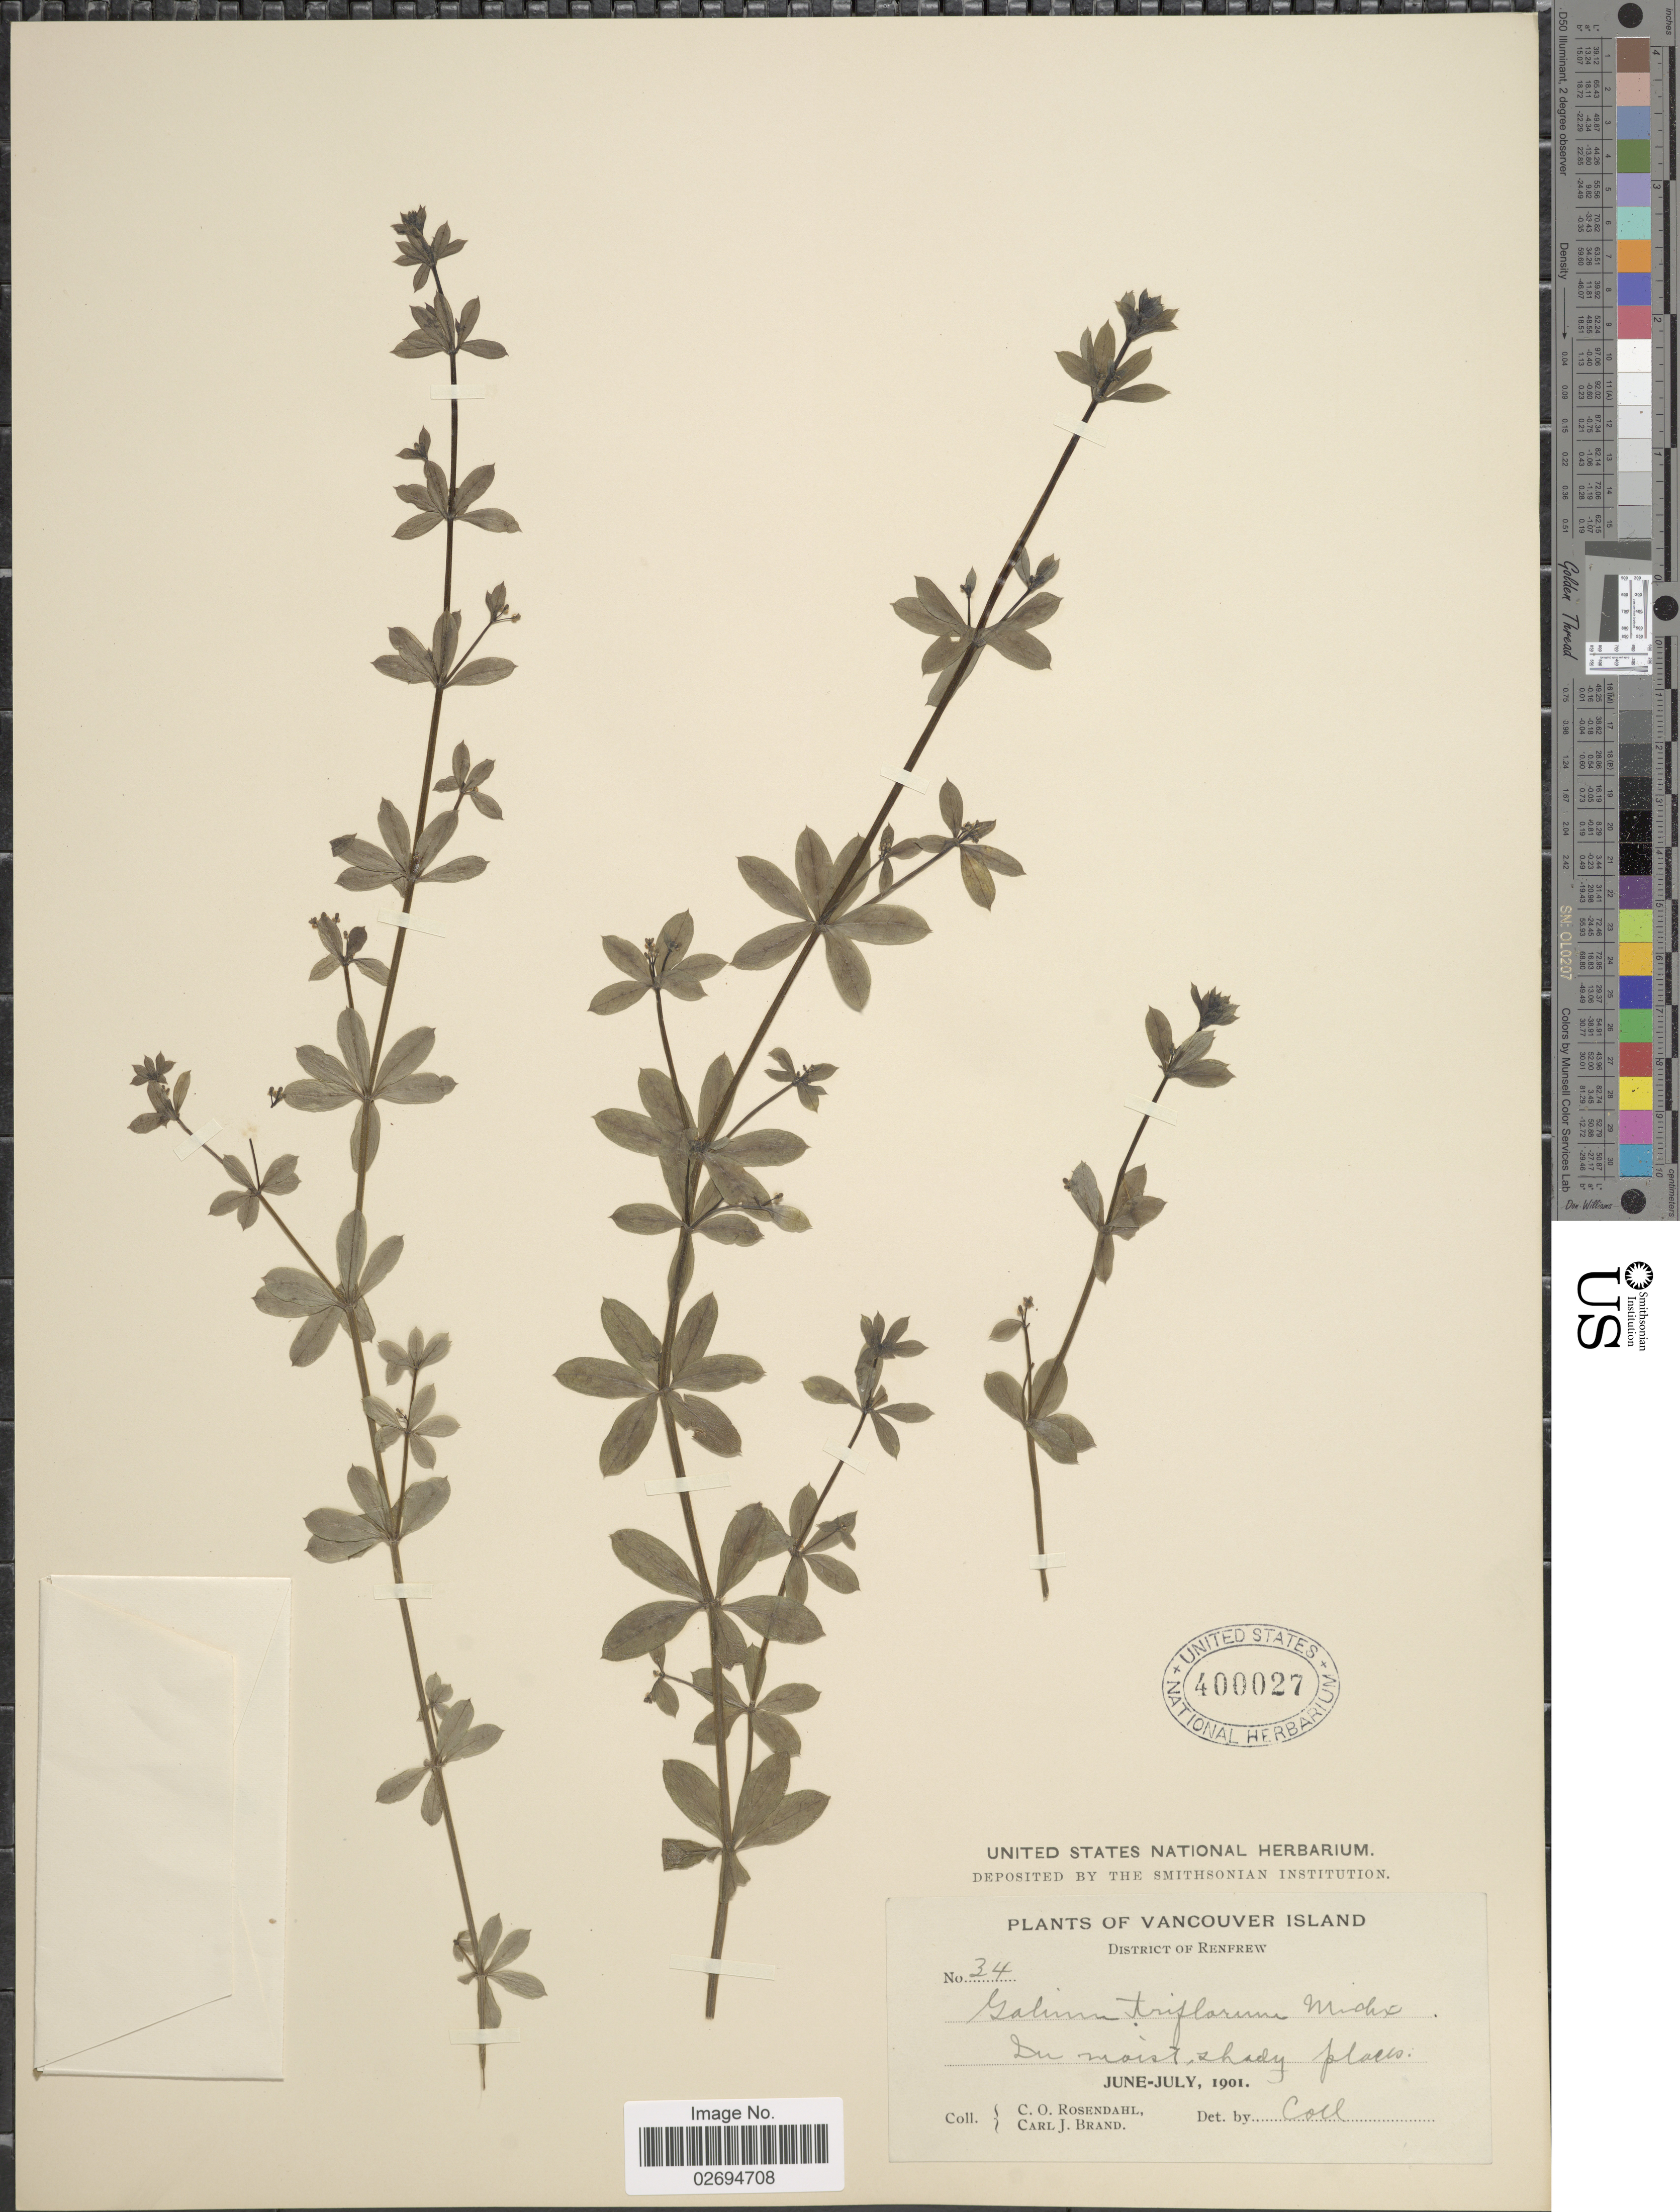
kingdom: Plantae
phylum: Tracheophyta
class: Magnoliopsida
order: Gentianales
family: Rubiaceae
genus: Galium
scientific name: Galium triflorum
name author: Michx.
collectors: C. O. Rosendahl & C. J. Brand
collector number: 34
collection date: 1901-06/1901-07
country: Canada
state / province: British Columbia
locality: Vancouver Island, District of Renfrew.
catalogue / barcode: US 400027